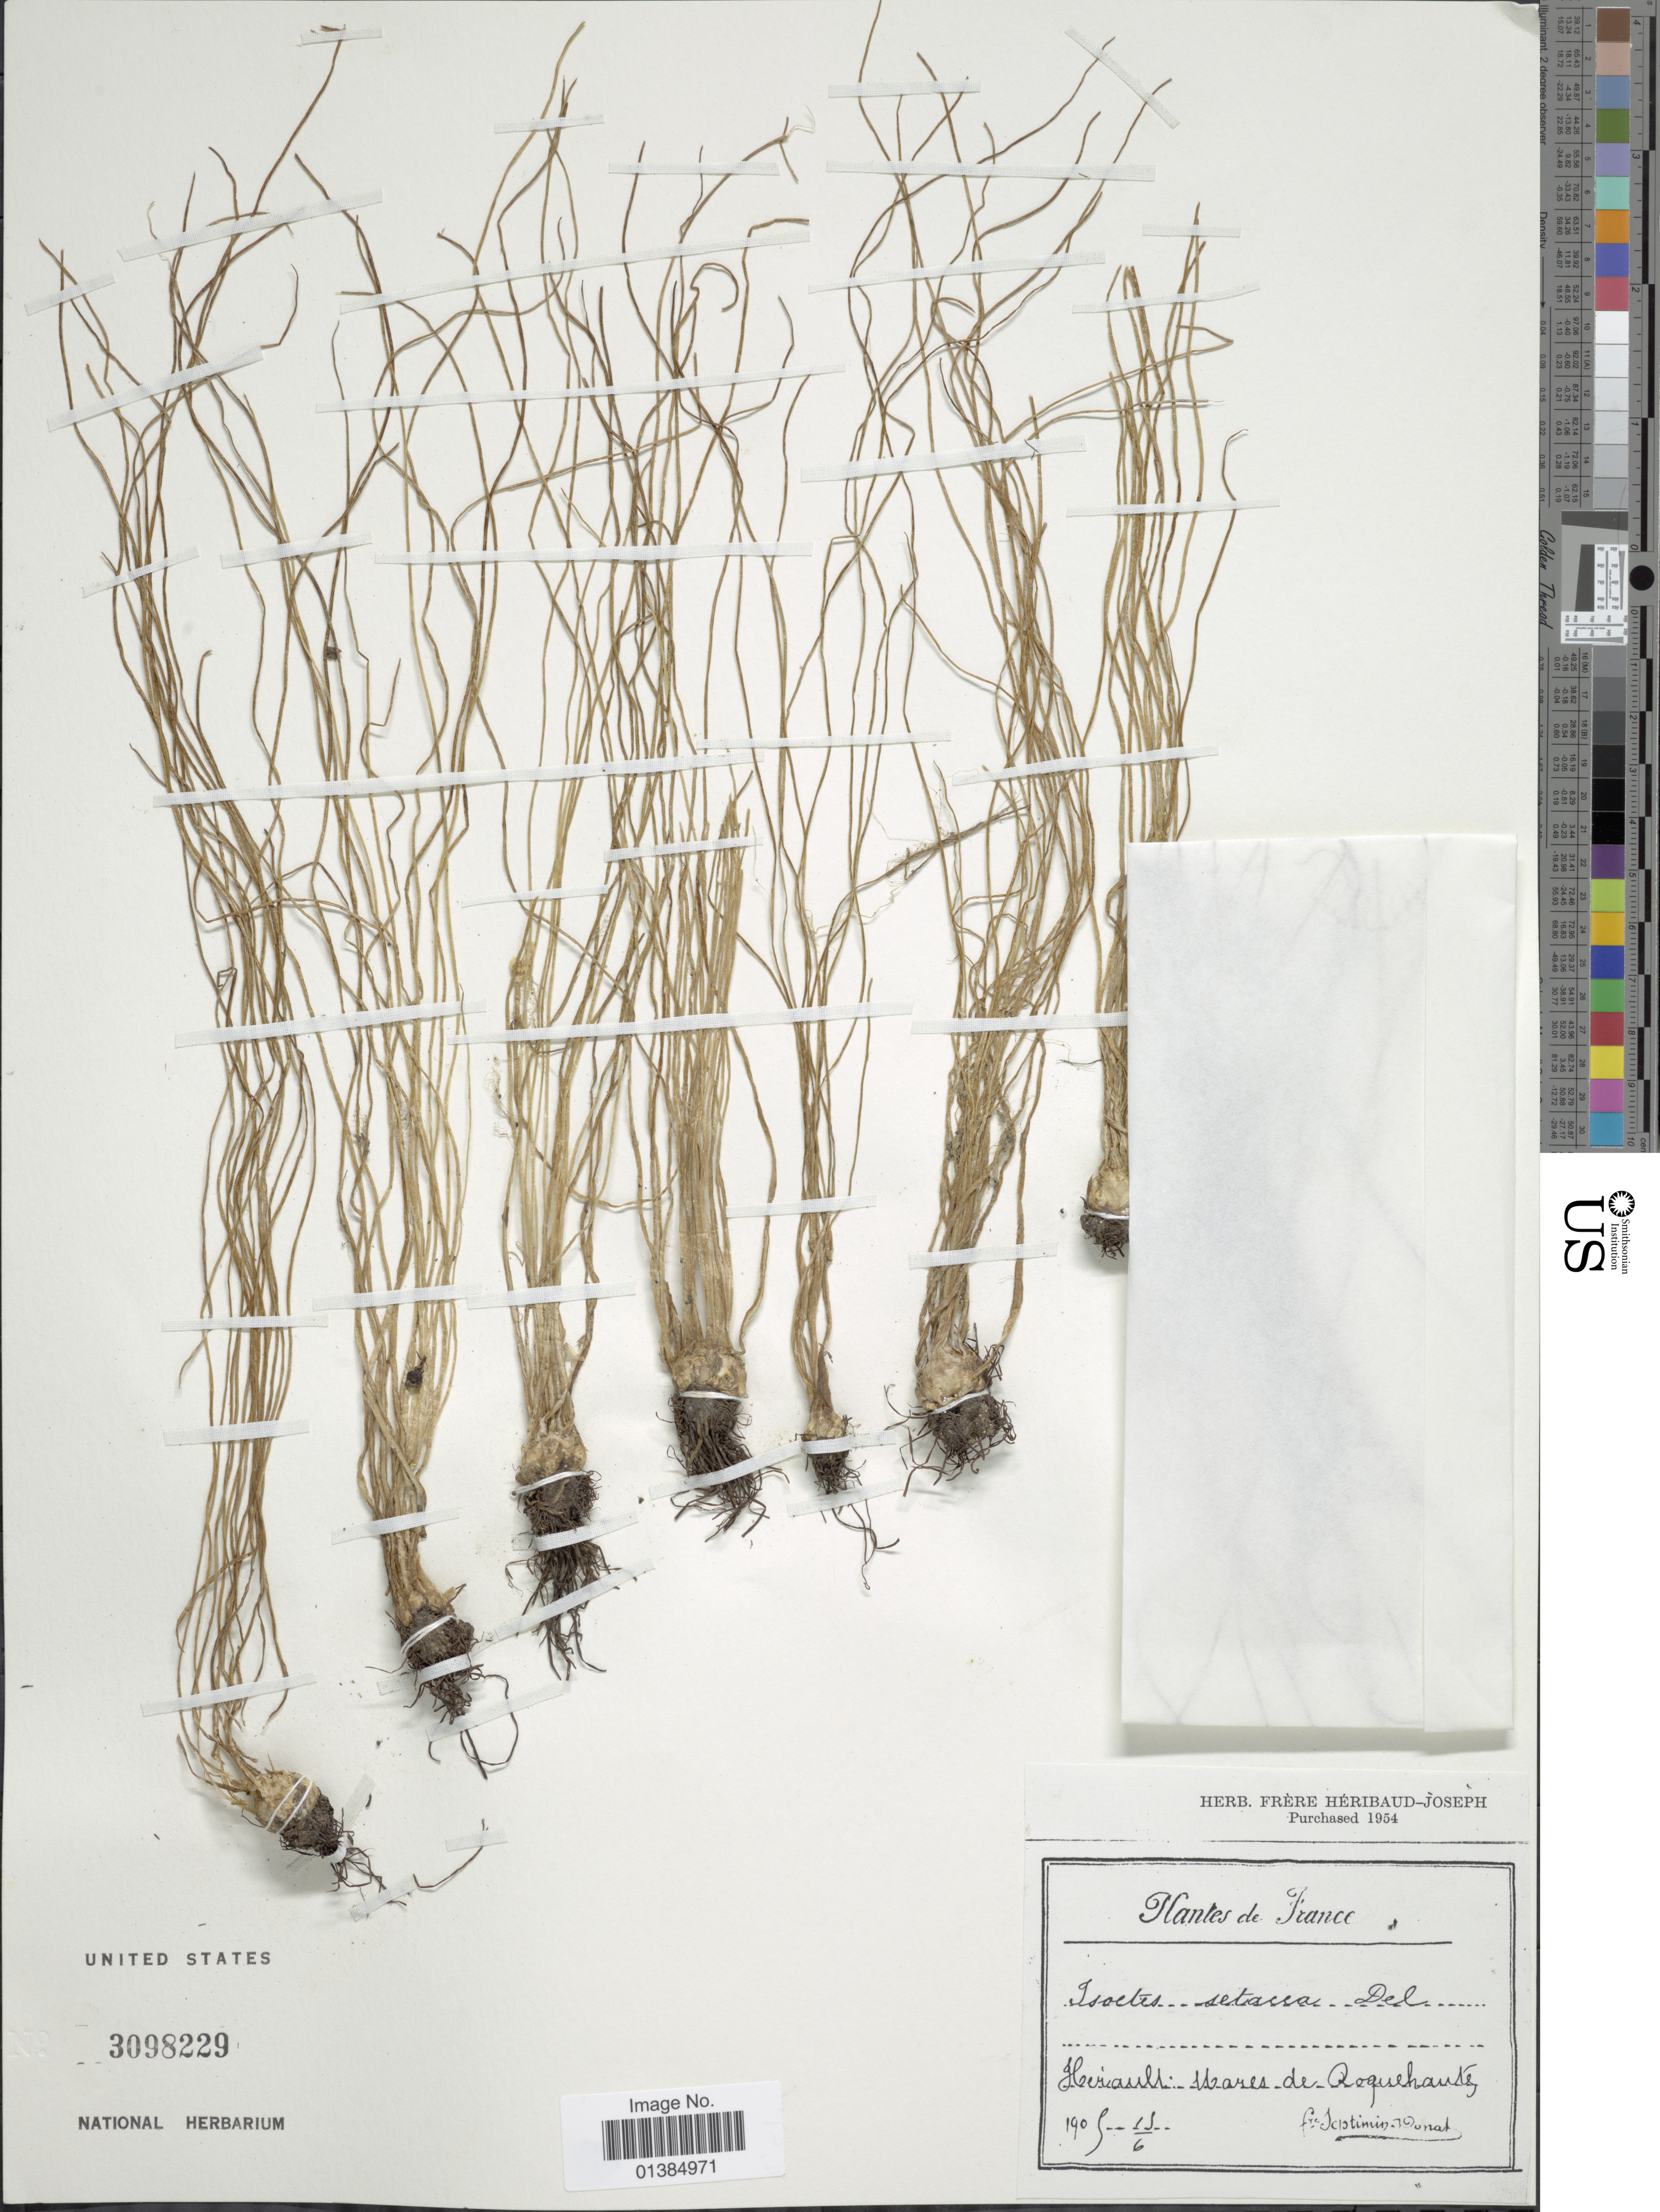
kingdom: Plantae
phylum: Tracheophyta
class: Lycopodiopsida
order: Isoetales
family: Isoetaceae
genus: Isoetes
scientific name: Isoetes velata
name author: A. Braun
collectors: F. Septimin-Donat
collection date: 1909-06-13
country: France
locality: Hérault: Mares de Roquehautes.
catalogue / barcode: US 3098229